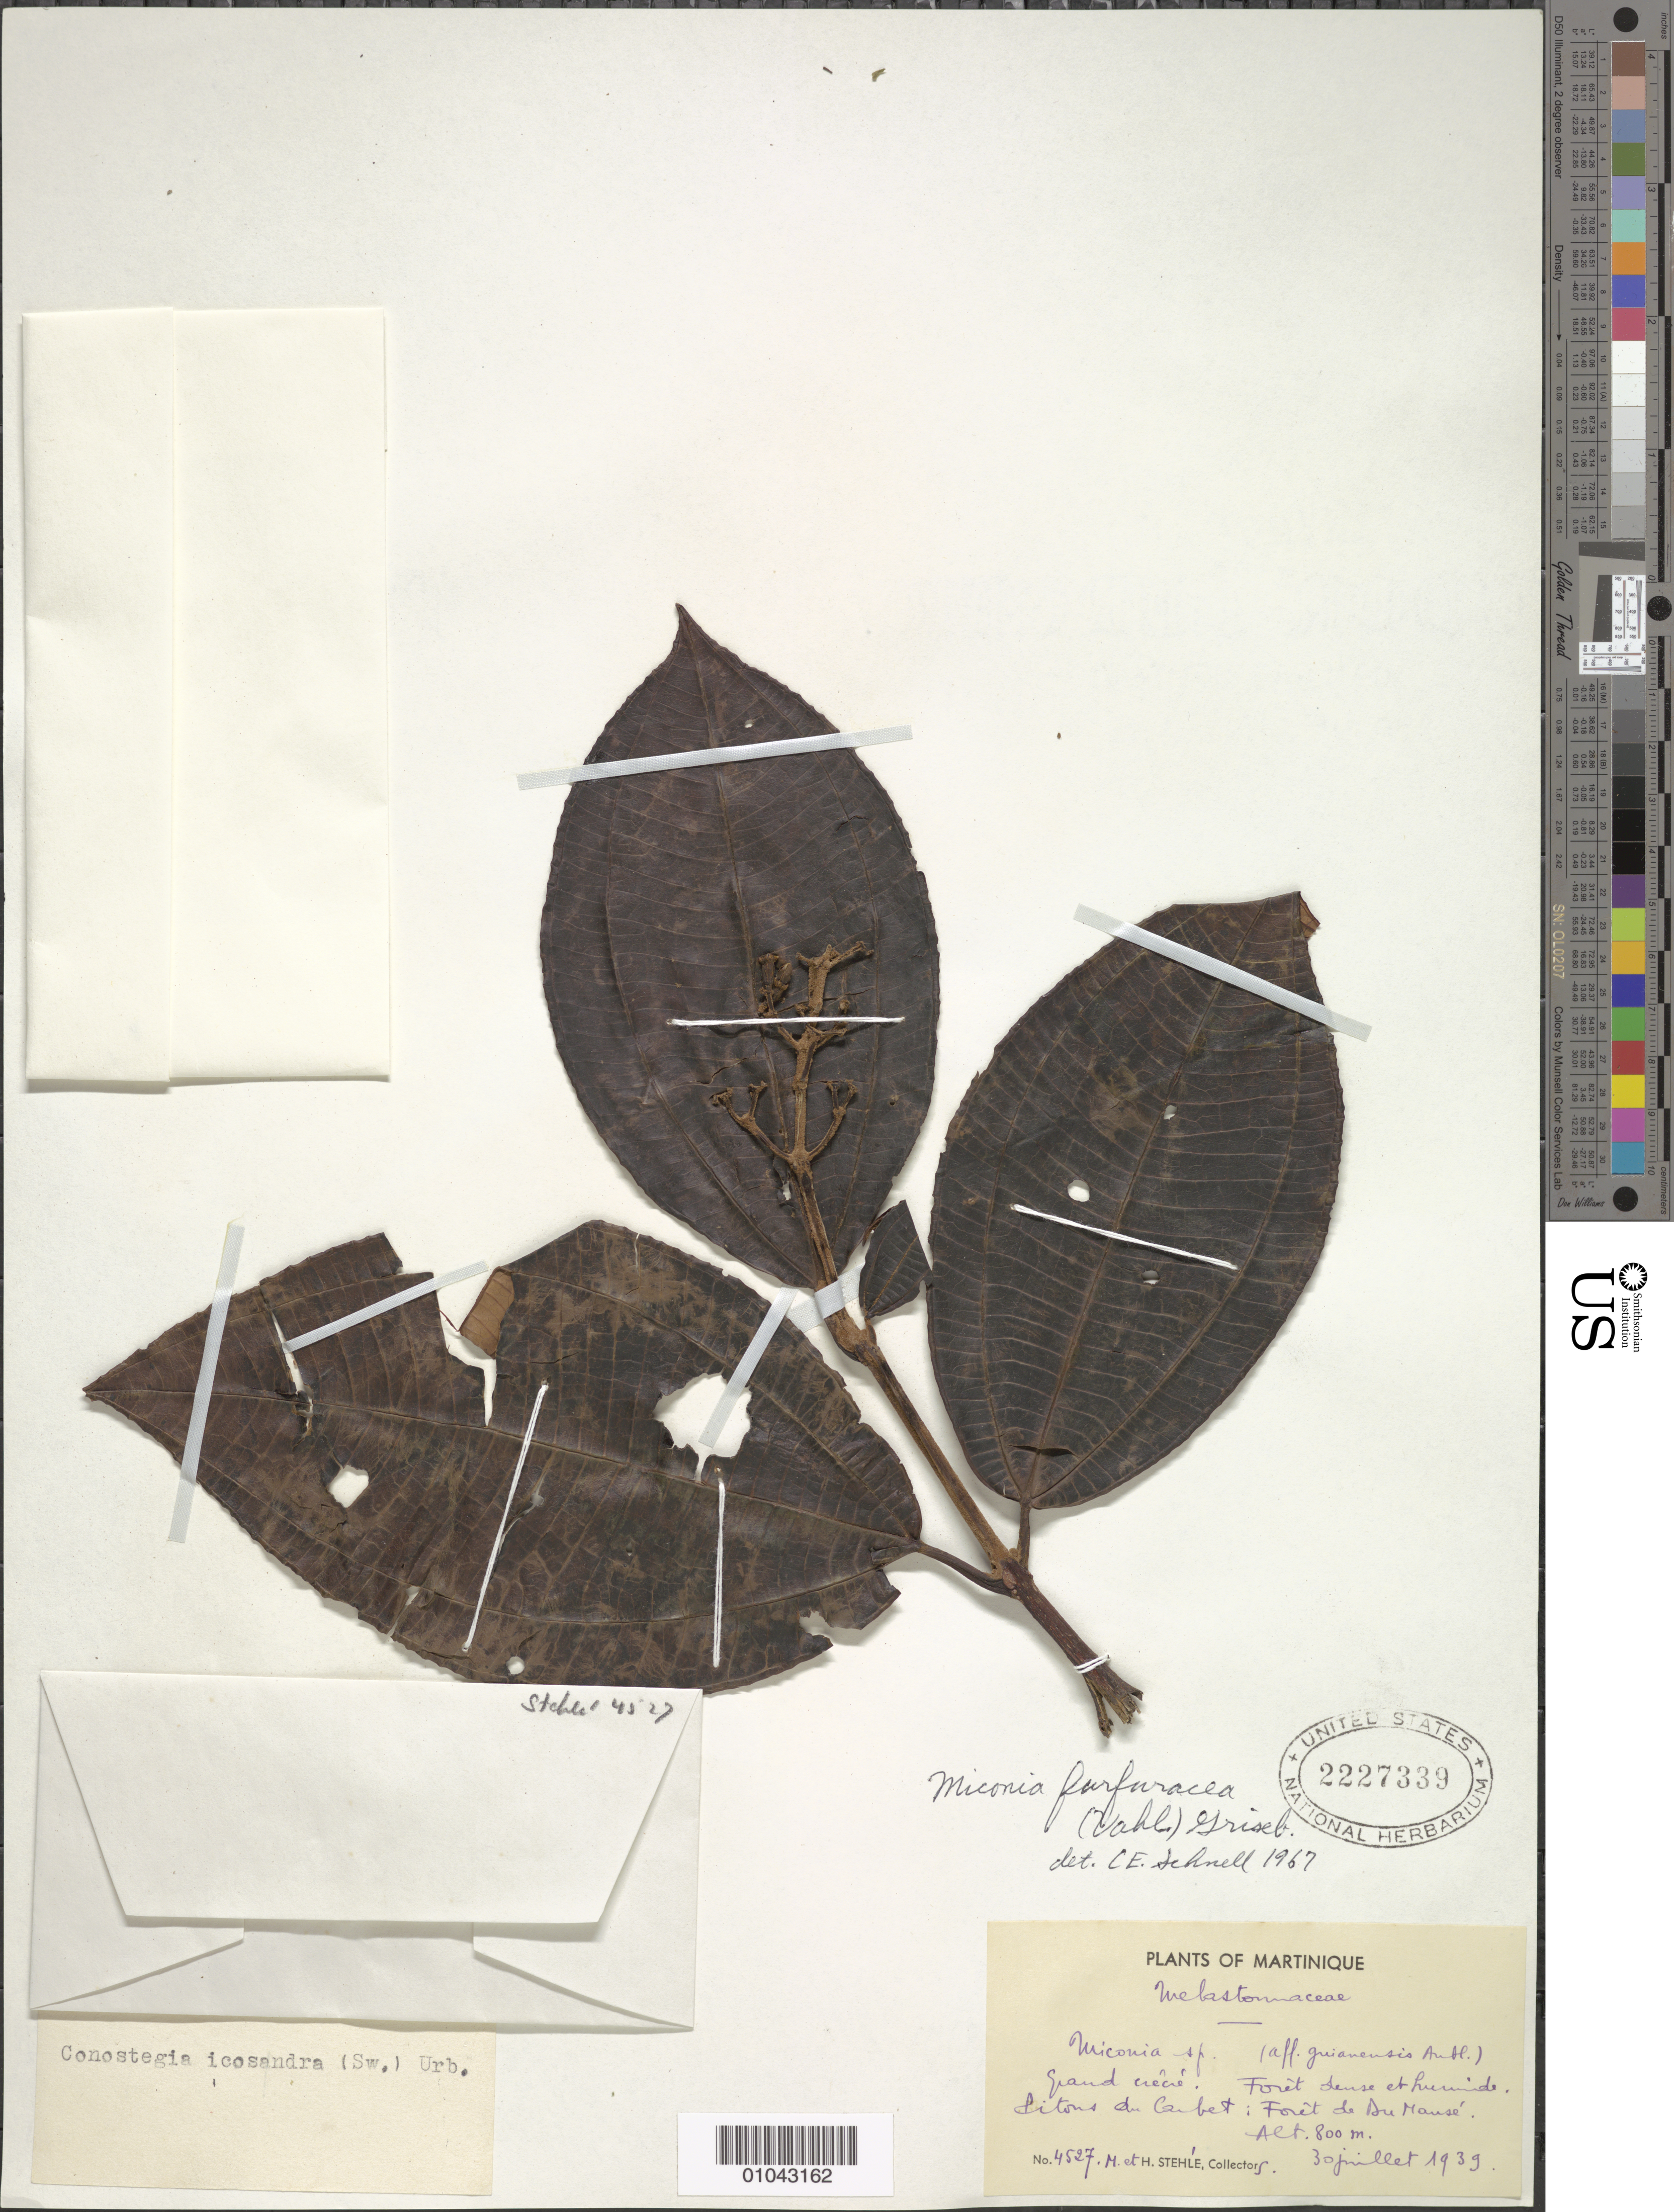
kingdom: Plantae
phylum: Tracheophyta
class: Magnoliopsida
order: Myrtales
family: Melastomataceae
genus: Miconia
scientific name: Miconia furfuracea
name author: (Vahl) Griseb.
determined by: Schnell, C. E.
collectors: H. Stehlé & M. Stehlé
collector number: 4527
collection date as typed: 30 Jul 1939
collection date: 1939-07-30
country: Martinique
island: Martinique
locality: Pitons du Carbet, forêt de Du Mansé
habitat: Forêt dense et humide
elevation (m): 800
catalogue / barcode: US 2227339